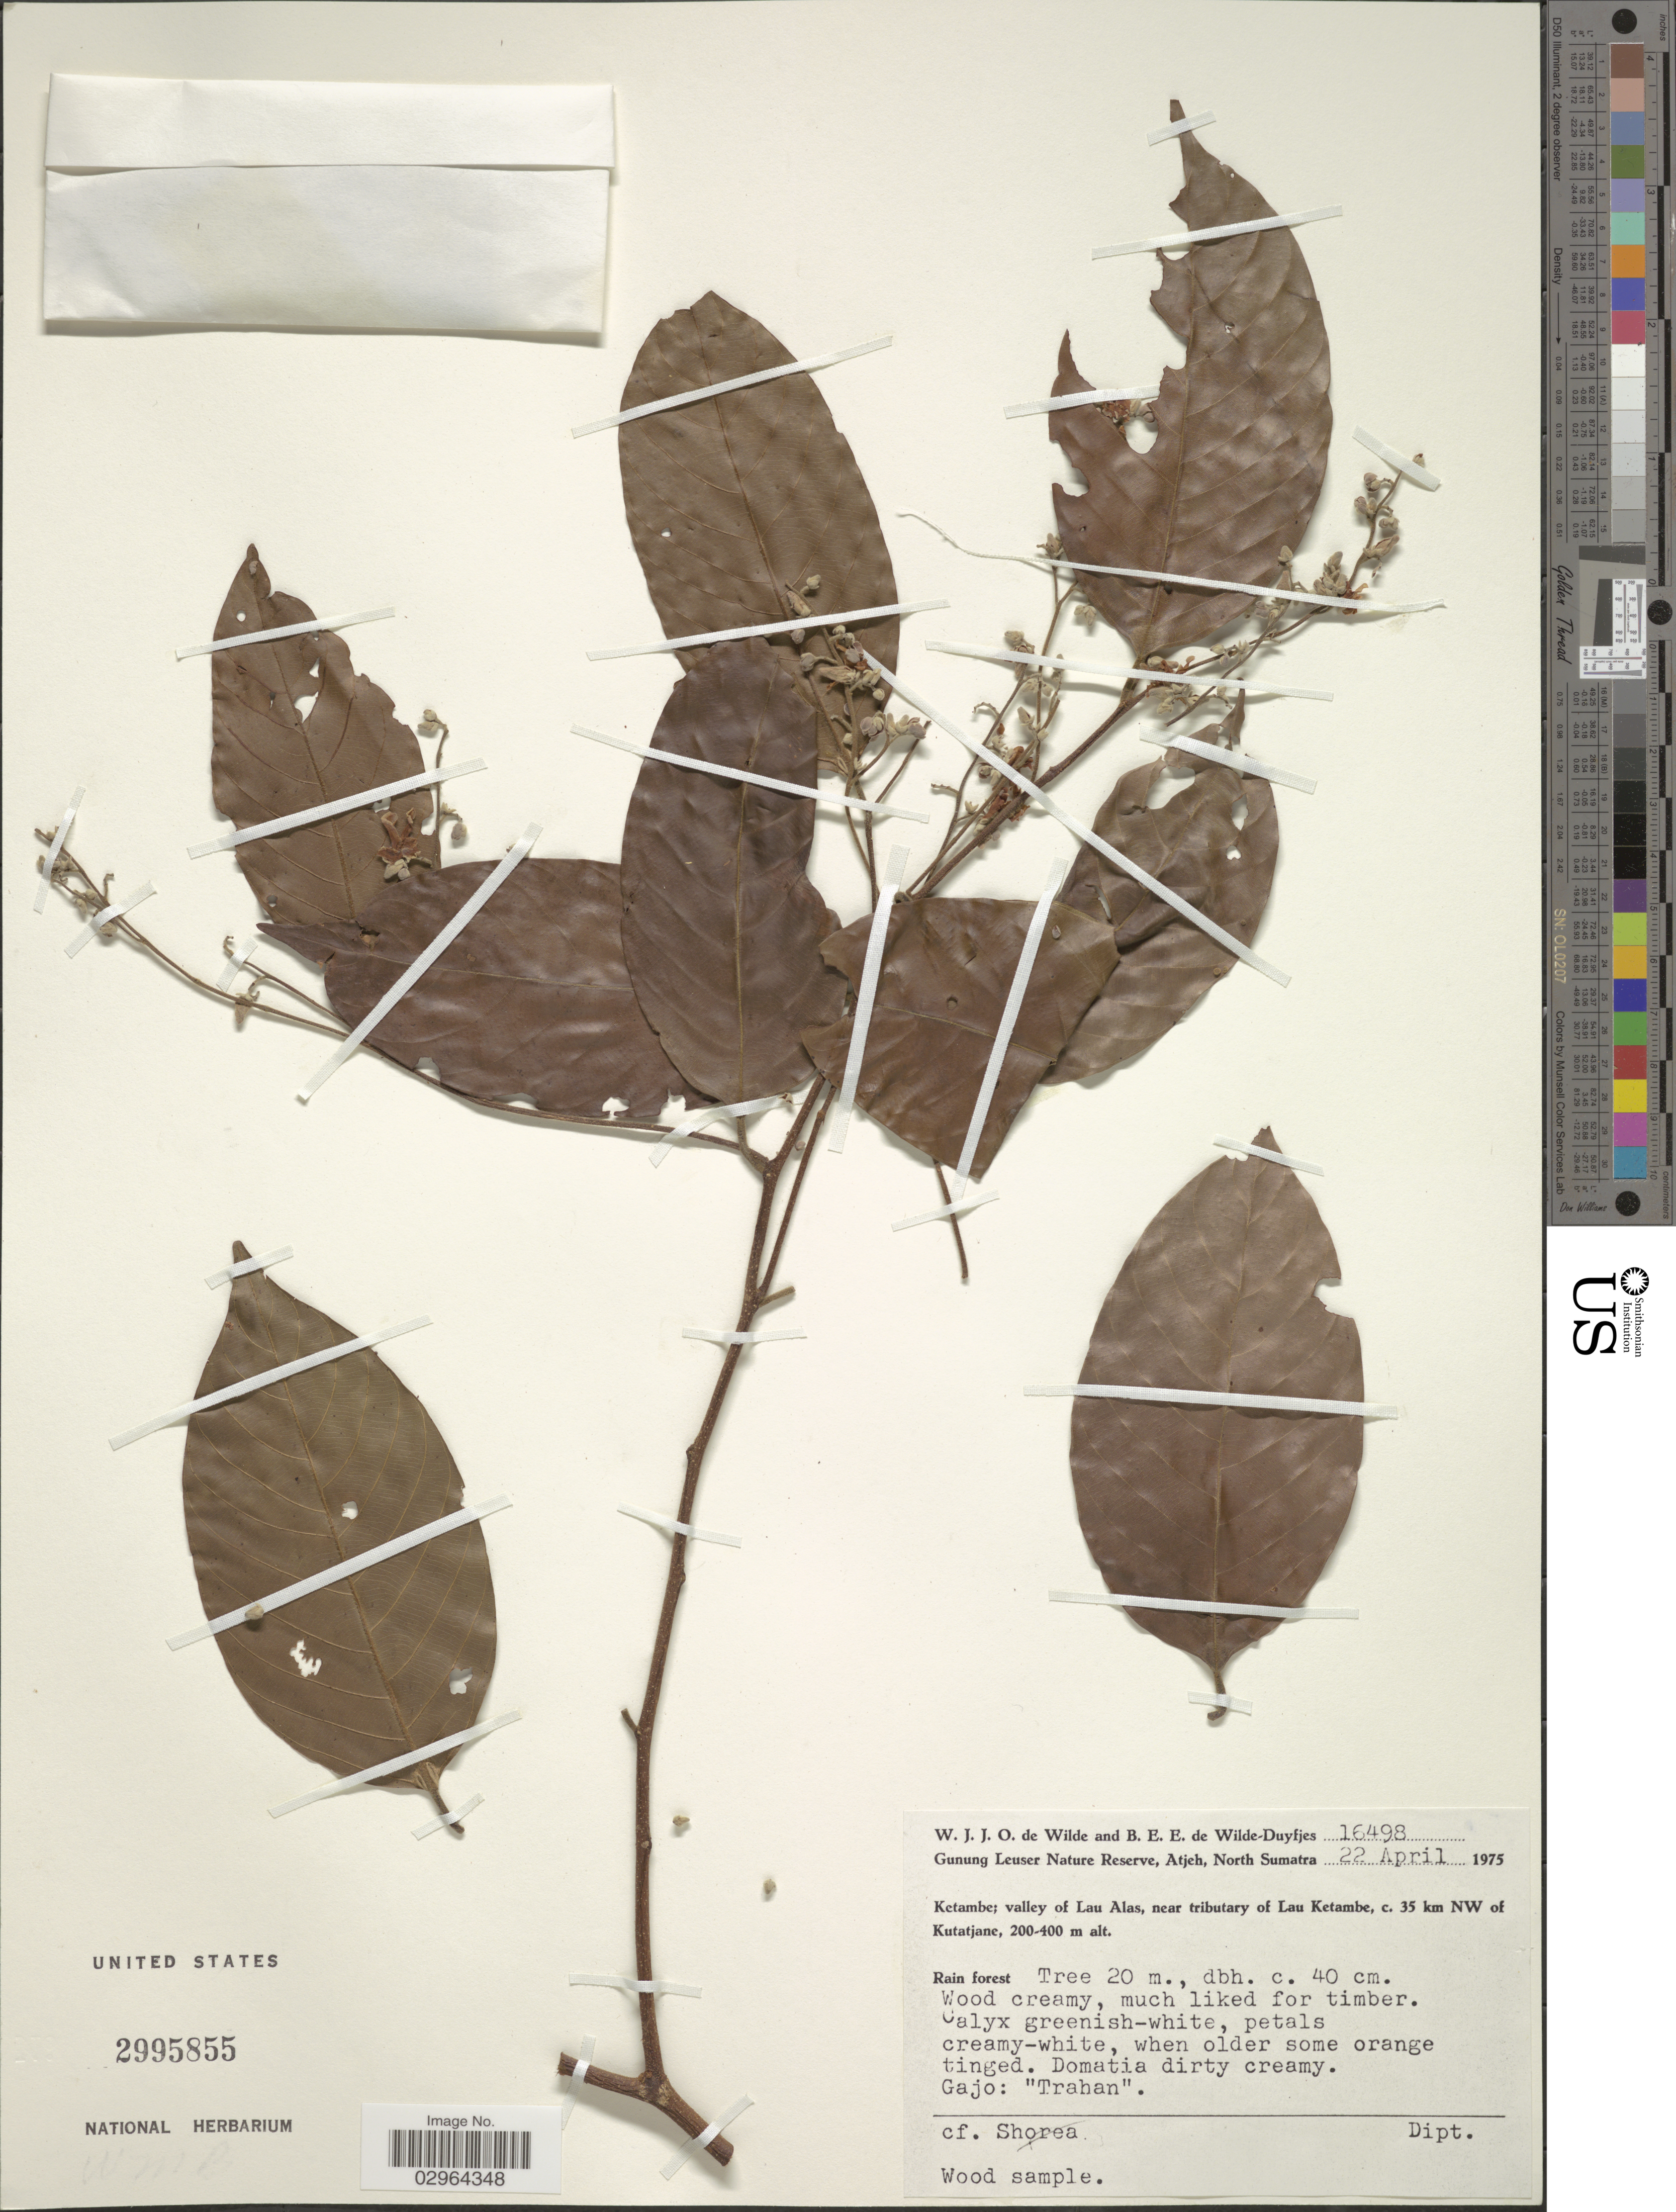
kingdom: Plantae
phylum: Tracheophyta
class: Magnoliopsida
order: Malvales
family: Dipterocarpaceae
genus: Rubroshorea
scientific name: Rubroshorea parvifolia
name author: (Dyer) P.S. Ashton & J. Heck.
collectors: W. J. de Wilde & B. E. de Wilde-Duyfjes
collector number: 16498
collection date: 1975-04-22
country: Indonesia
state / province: Sumatra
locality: Gunung Leuser Nature Reserve, Atjeh, North Sumatra. Ketambe; valley of Lau Alas, near tributary of Lau Ketambe, c. 35 km NW of Kutatjane.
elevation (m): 200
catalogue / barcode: US 2995855